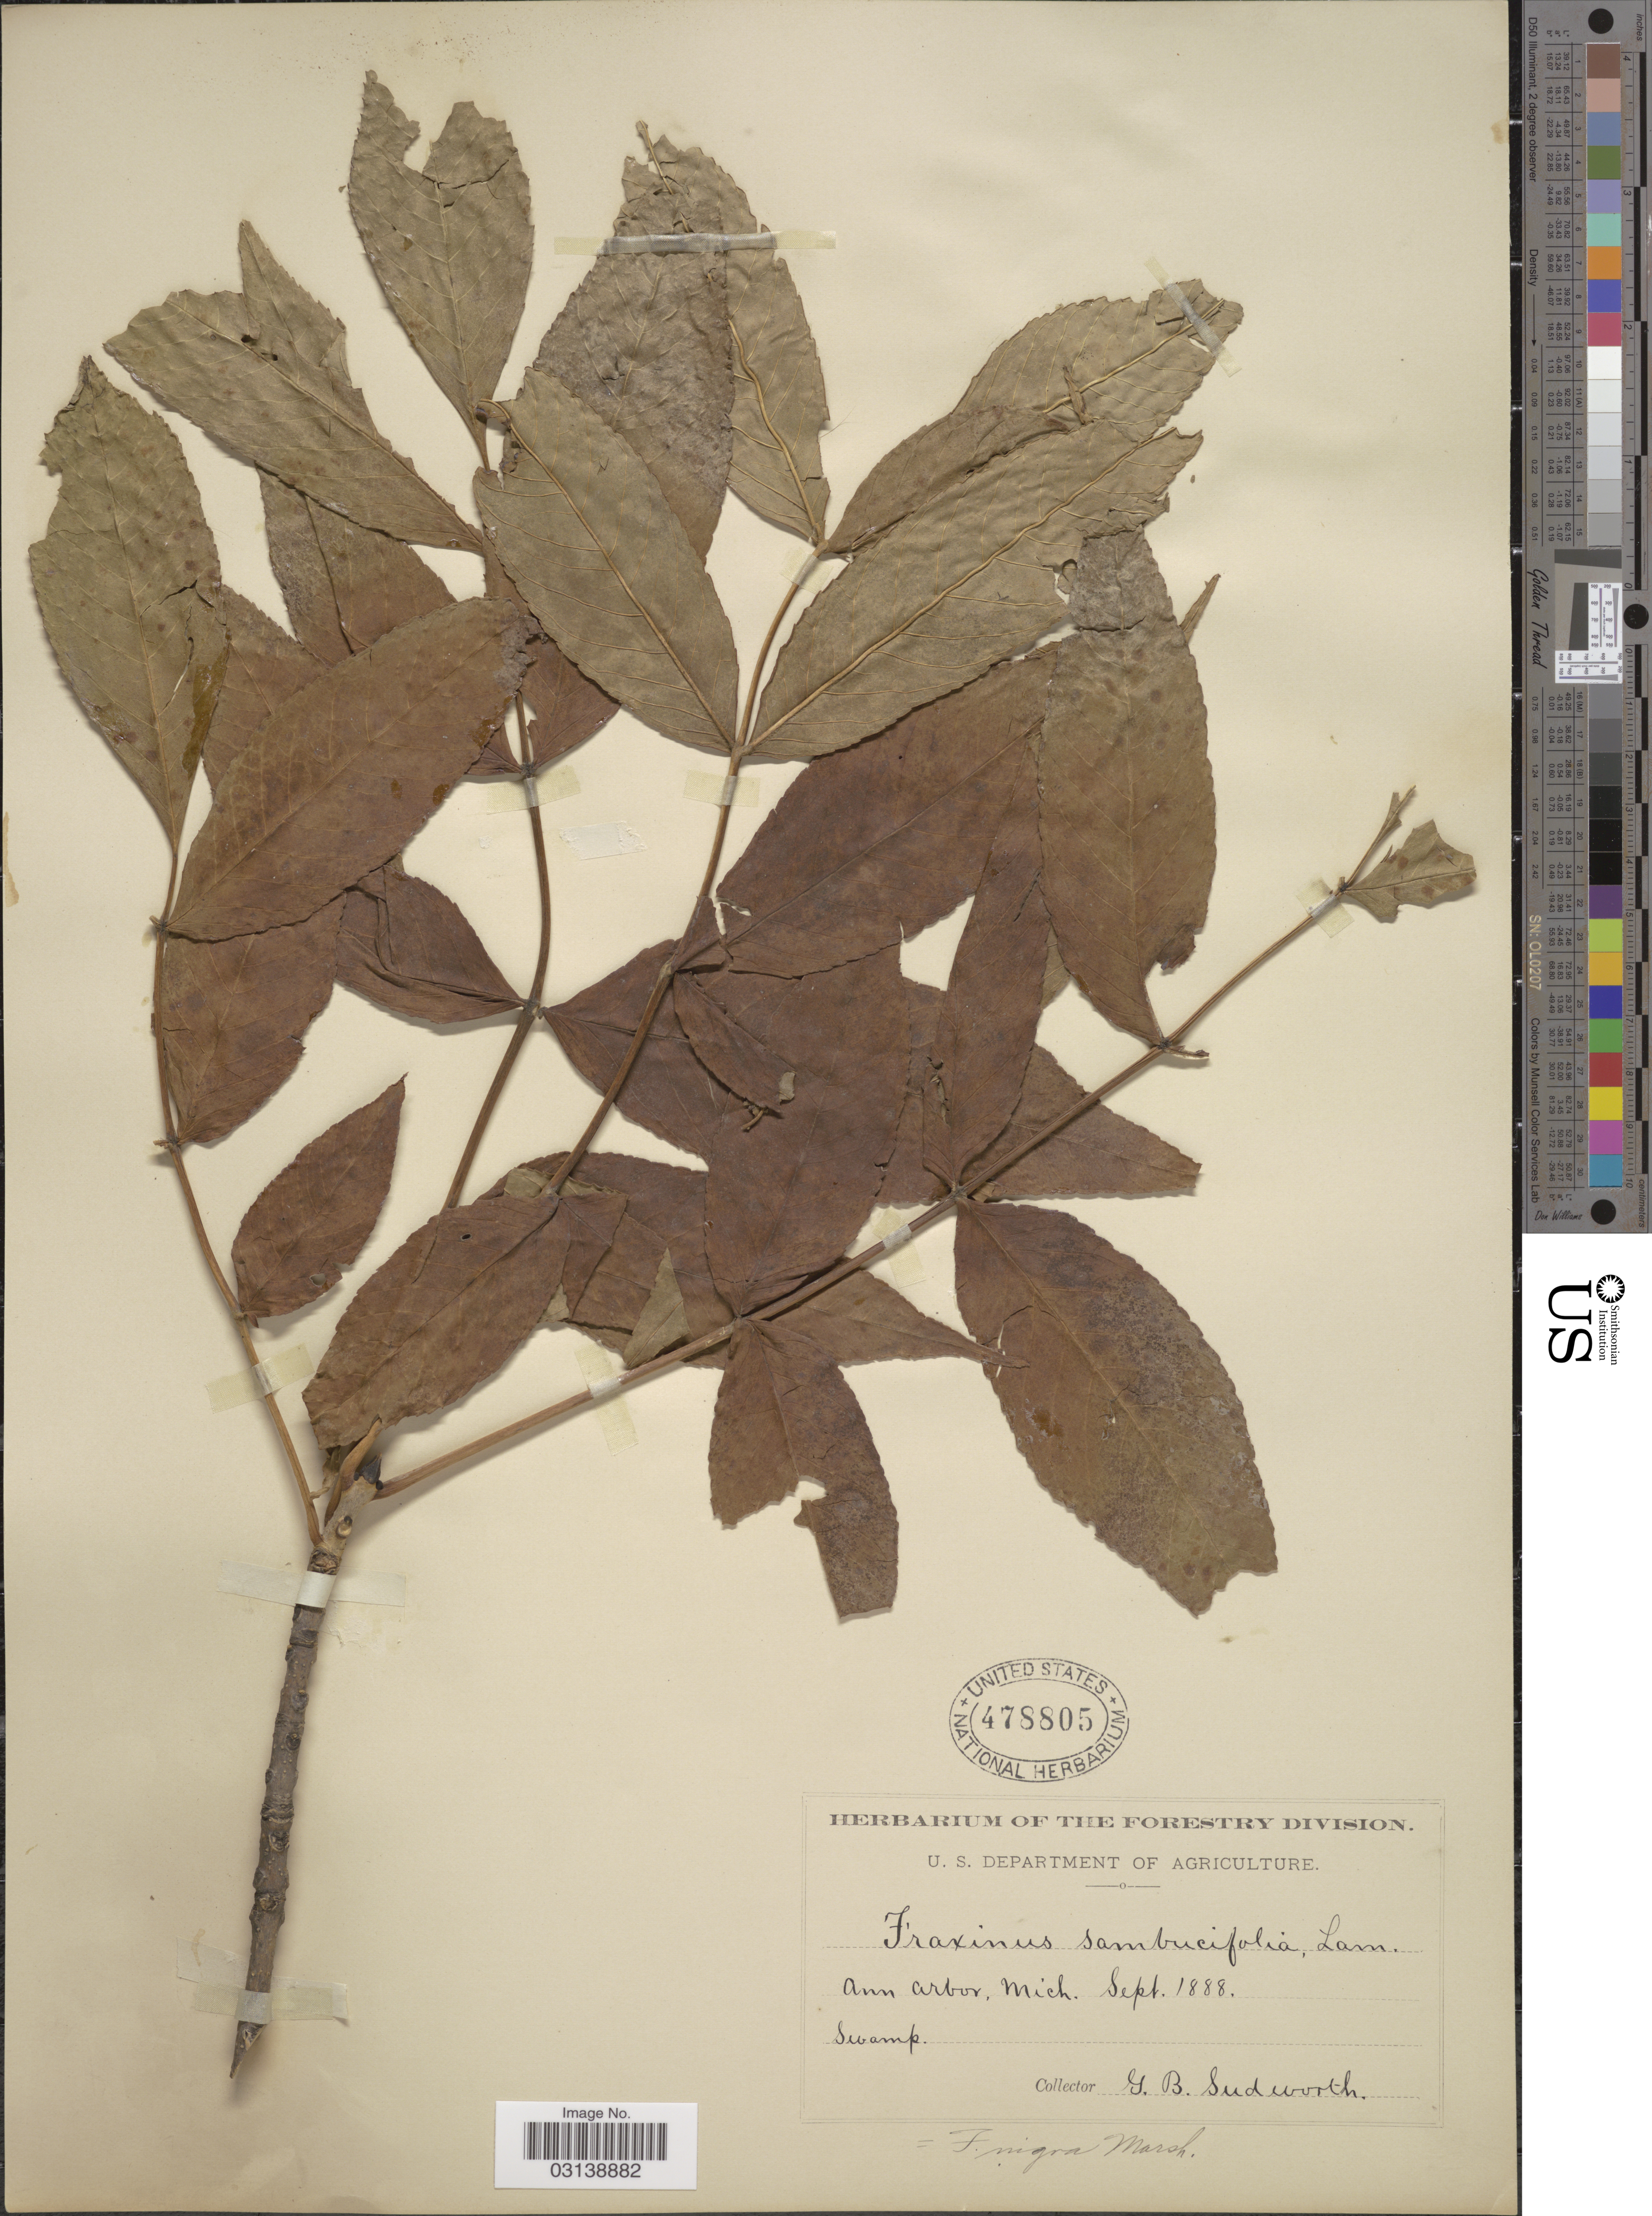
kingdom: Plantae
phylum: Tracheophyta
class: Magnoliopsida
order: Lamiales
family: Oleaceae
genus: Fraxinus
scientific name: Fraxinus nigra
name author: Marshall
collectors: G. B. Sudworth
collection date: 1888-09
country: United States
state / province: Michigan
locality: Ann Arbor.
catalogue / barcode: US 478805